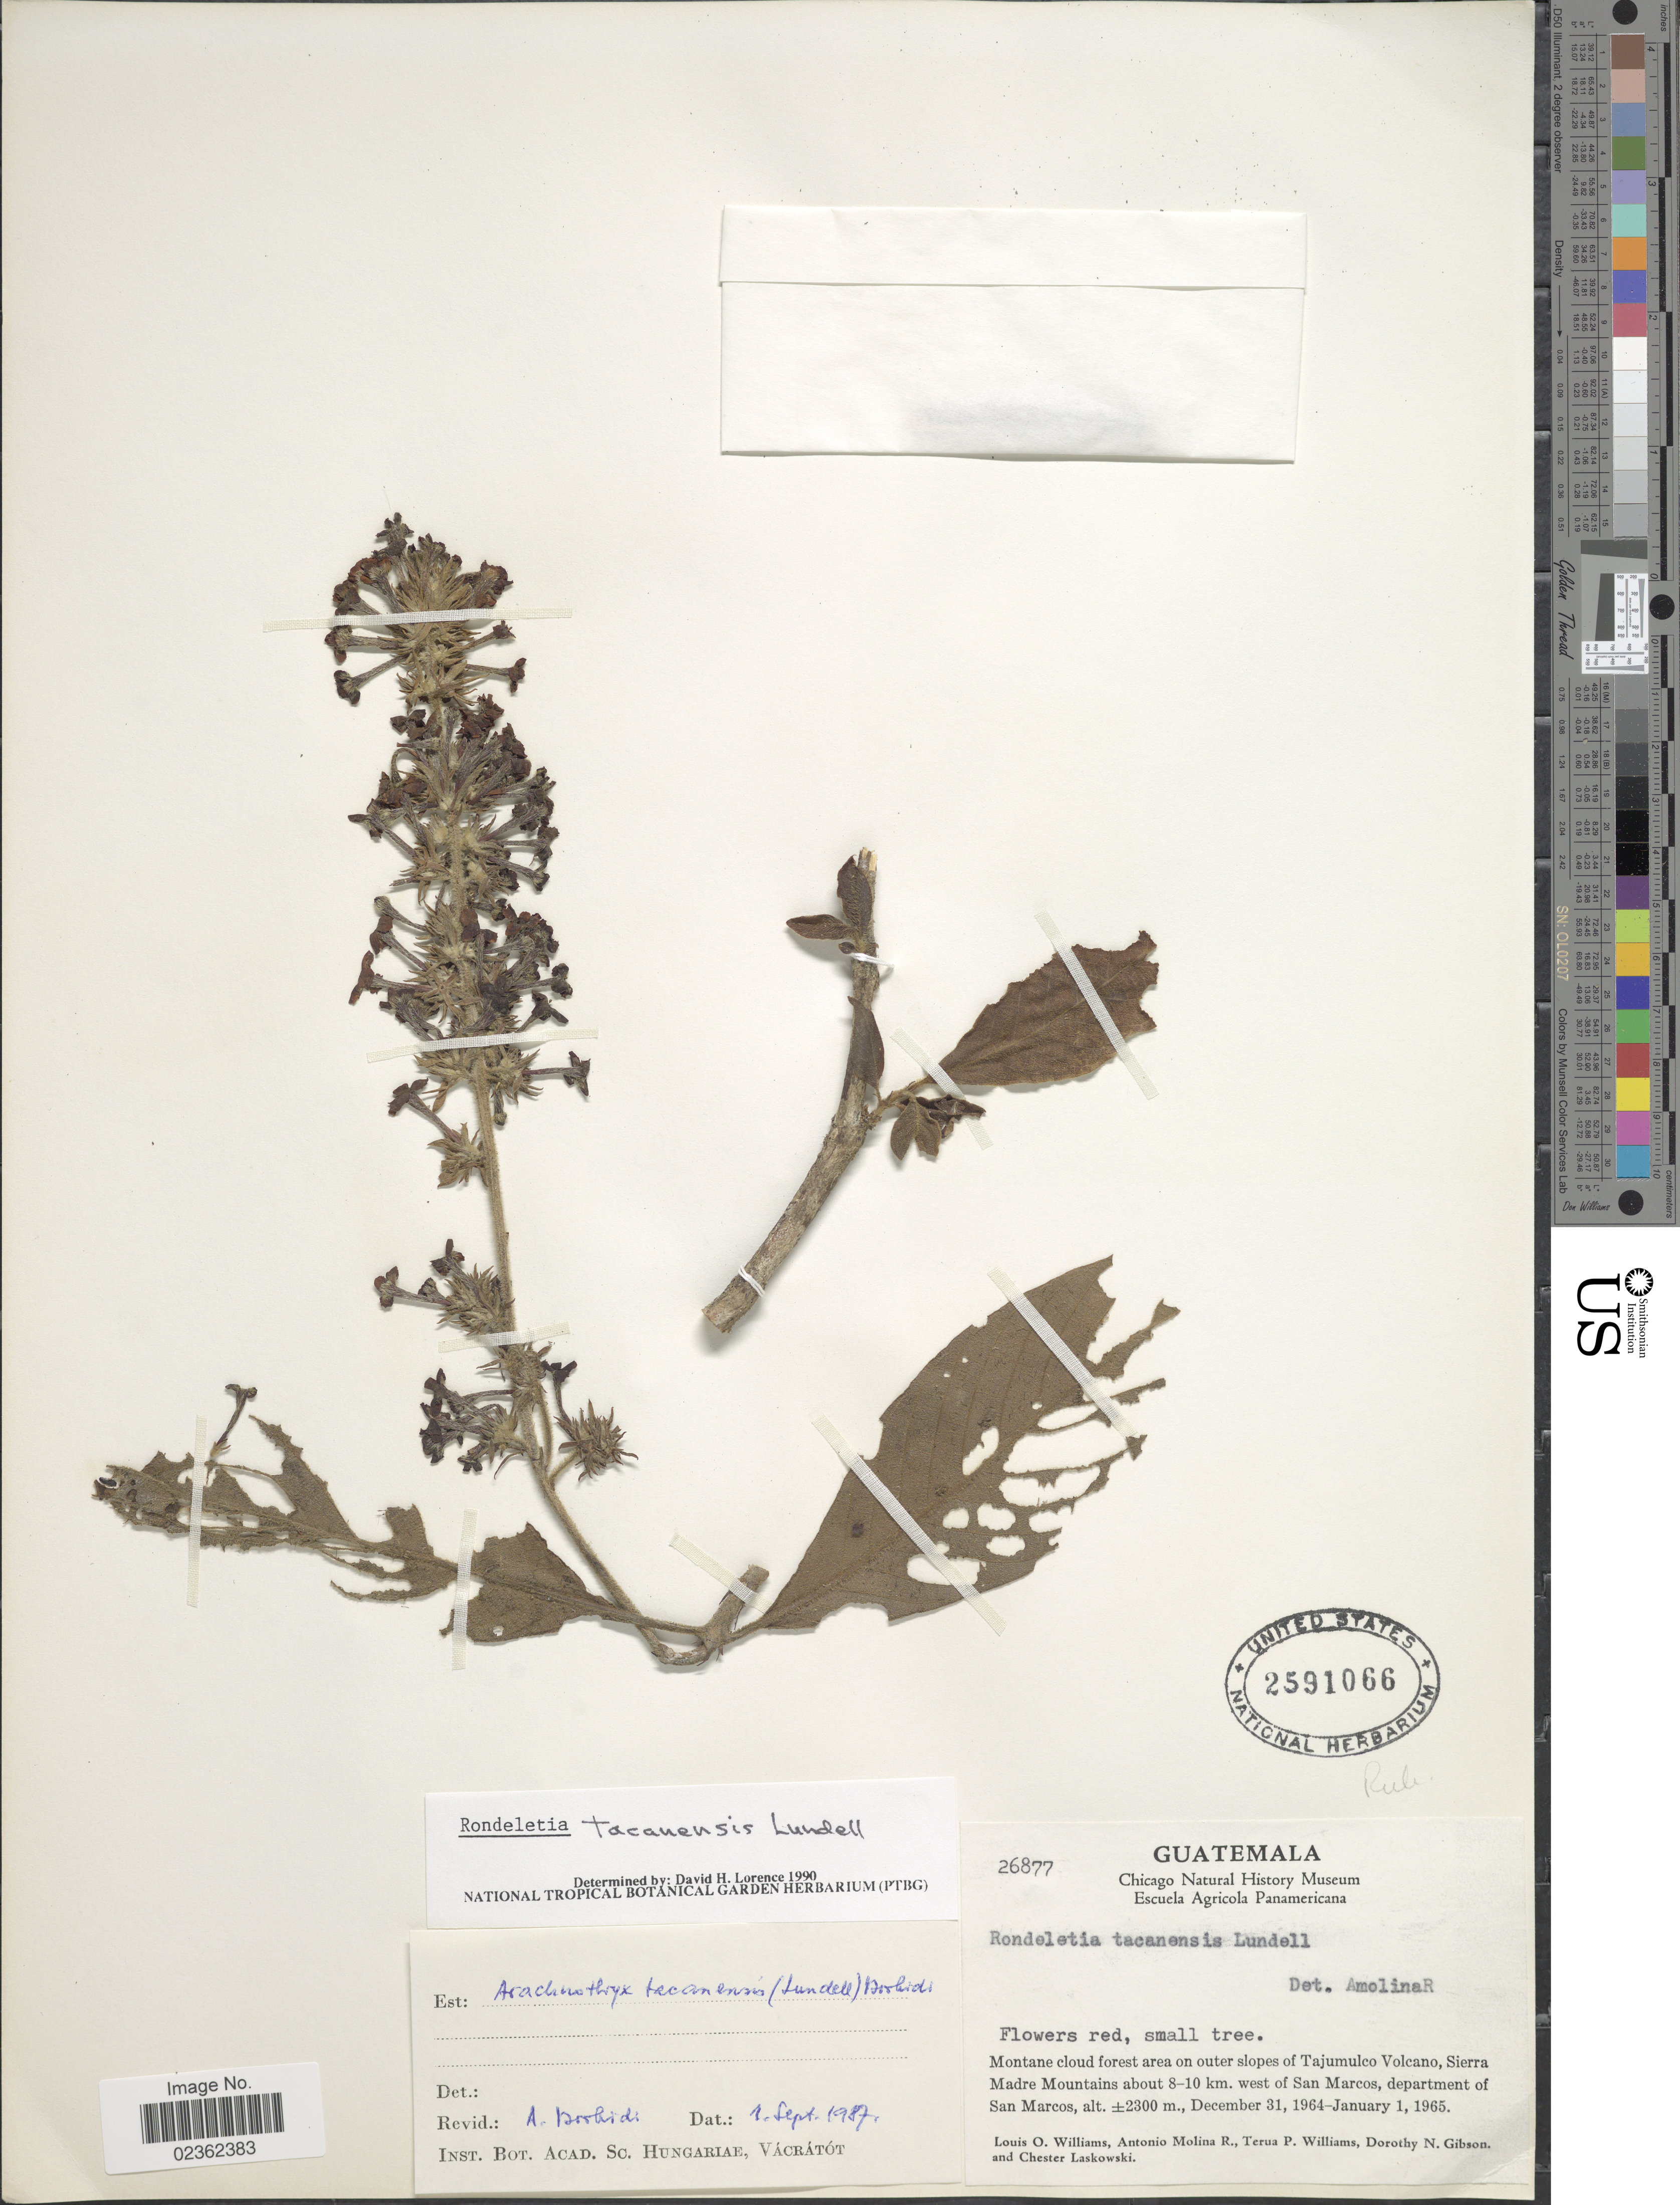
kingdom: Plantae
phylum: Tracheophyta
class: Magnoliopsida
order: Gentianales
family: Rubiaceae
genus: Arachnothryx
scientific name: Arachnothryx tacanensis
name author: (Lundell) Borhidi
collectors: L. O. Williams, A. Molina R., T. Williams, D. N. Gibson & C. Laskowski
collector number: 26877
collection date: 1964-12-31/1965-01-01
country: Guatemala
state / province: San Marcos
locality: Montane cloud forest area on outer slopes of Tajumulco Volcano, Sierra Madre Mountains about 8-10 km. west of San Marcos.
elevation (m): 2300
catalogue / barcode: US 2591066